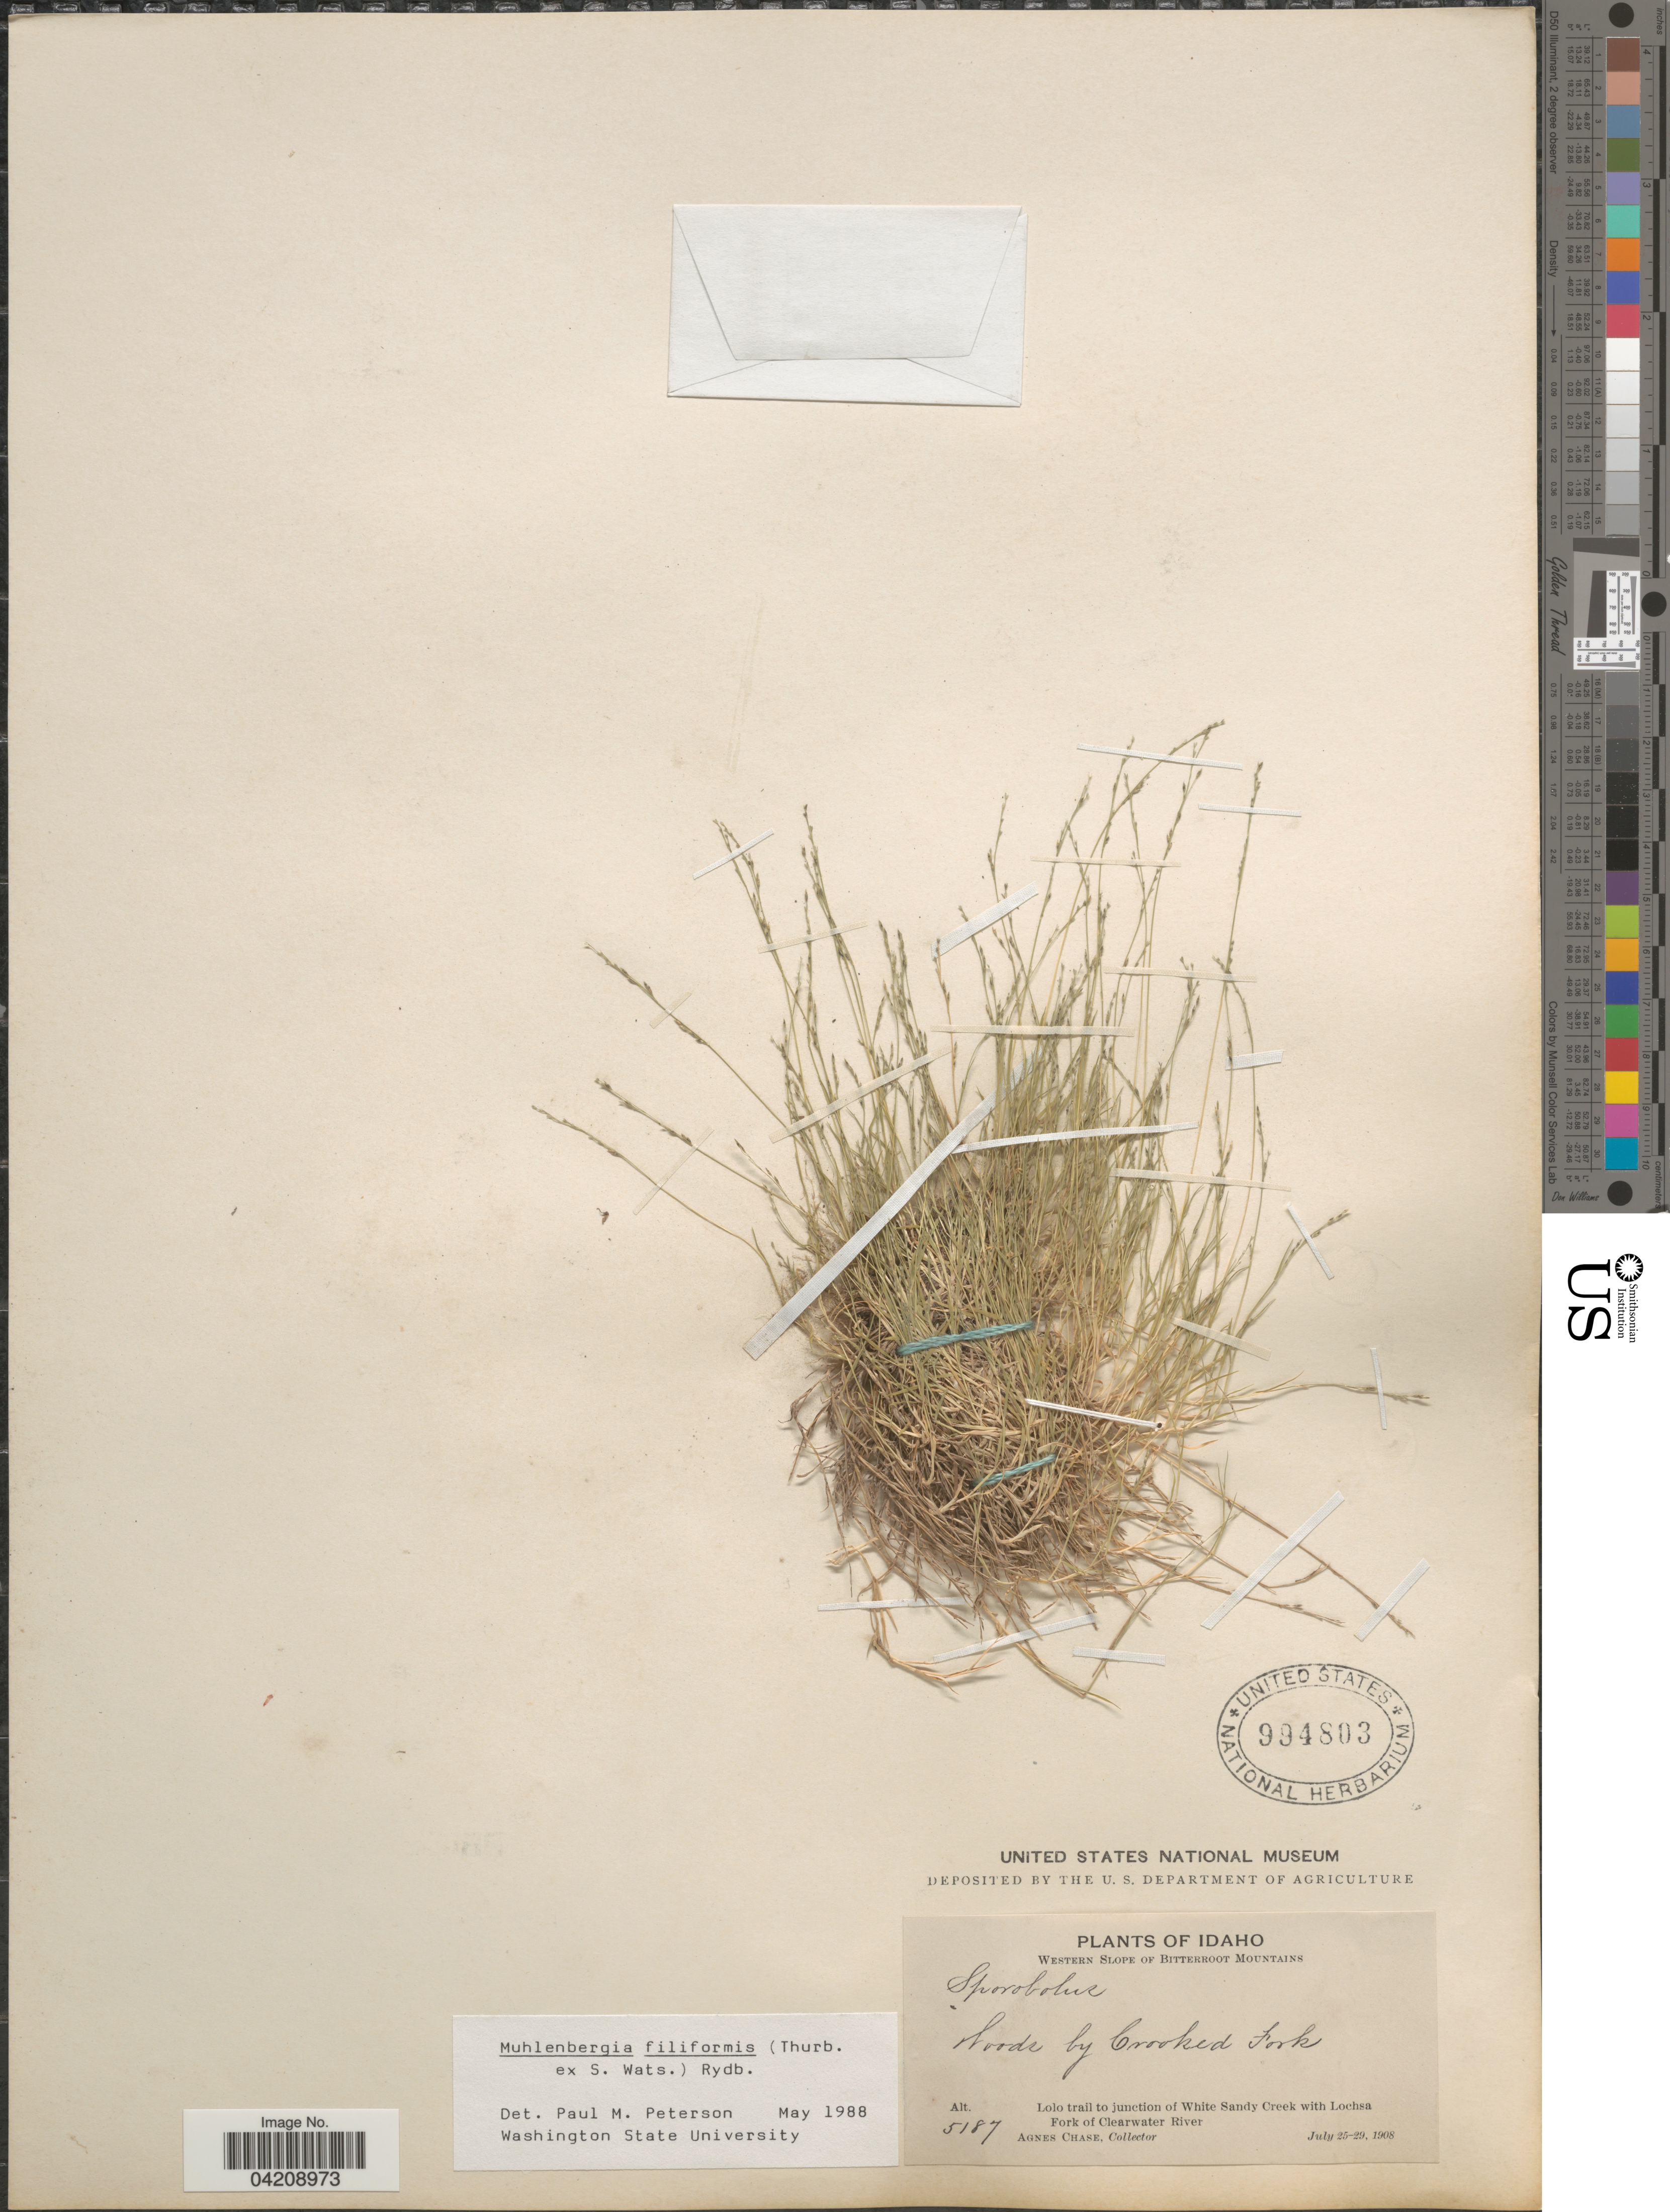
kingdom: Plantae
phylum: Tracheophyta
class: Liliopsida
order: Poales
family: Poaceae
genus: Muhlenbergia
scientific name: Muhlenbergia filiformis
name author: (Thurb. ex S. Watson) Rydb.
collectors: Chase, --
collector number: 5187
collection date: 1908-07-25/1908-07-29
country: United States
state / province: Idaho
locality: Western Slope of Bitterroot Mountains. Woods by Crooked Fork. Lolo trail to junction of White Sandy Creek with Lochsa Fork of Clearwater River.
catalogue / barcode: US 994803